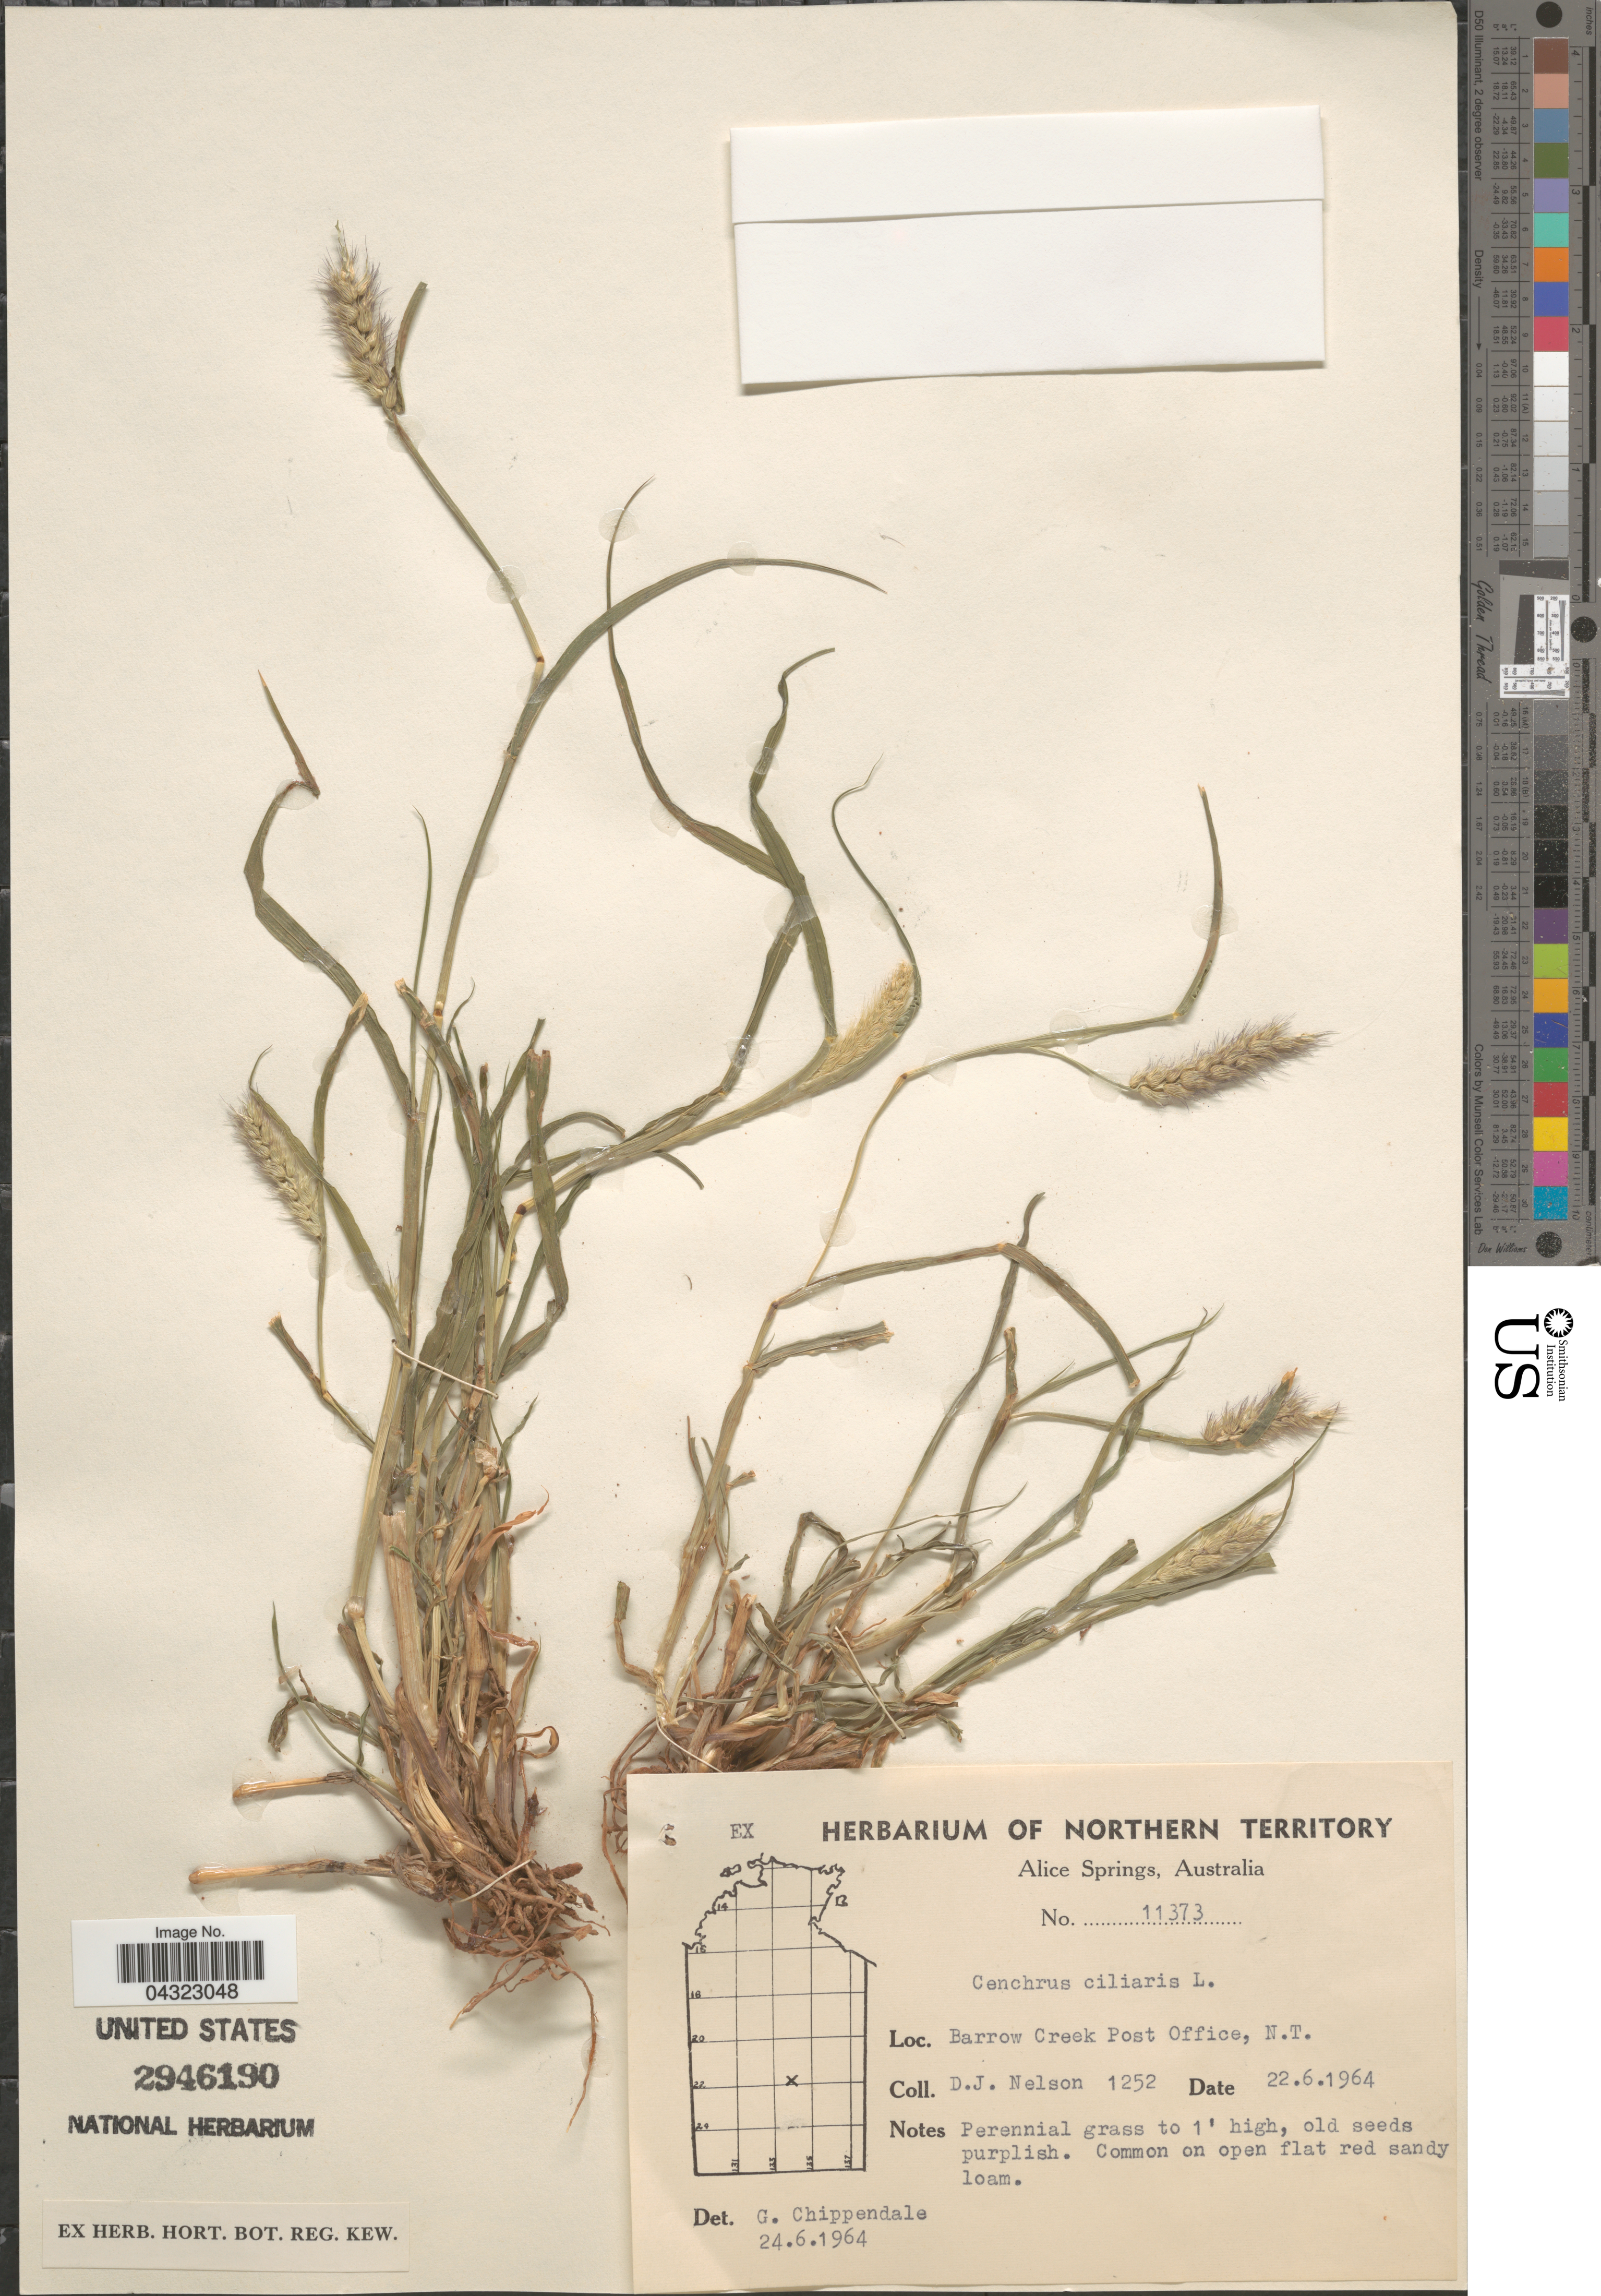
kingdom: Plantae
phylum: Tracheophyta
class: Liliopsida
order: Poales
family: Poaceae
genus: Cenchrus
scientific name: Cenchrus ciliaris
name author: L.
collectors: D. J. Nelson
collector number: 1252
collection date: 1964-06-22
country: Australia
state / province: Northern Territory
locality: Alice Springs. Barrow Creek Post Office.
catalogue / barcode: US 2946190